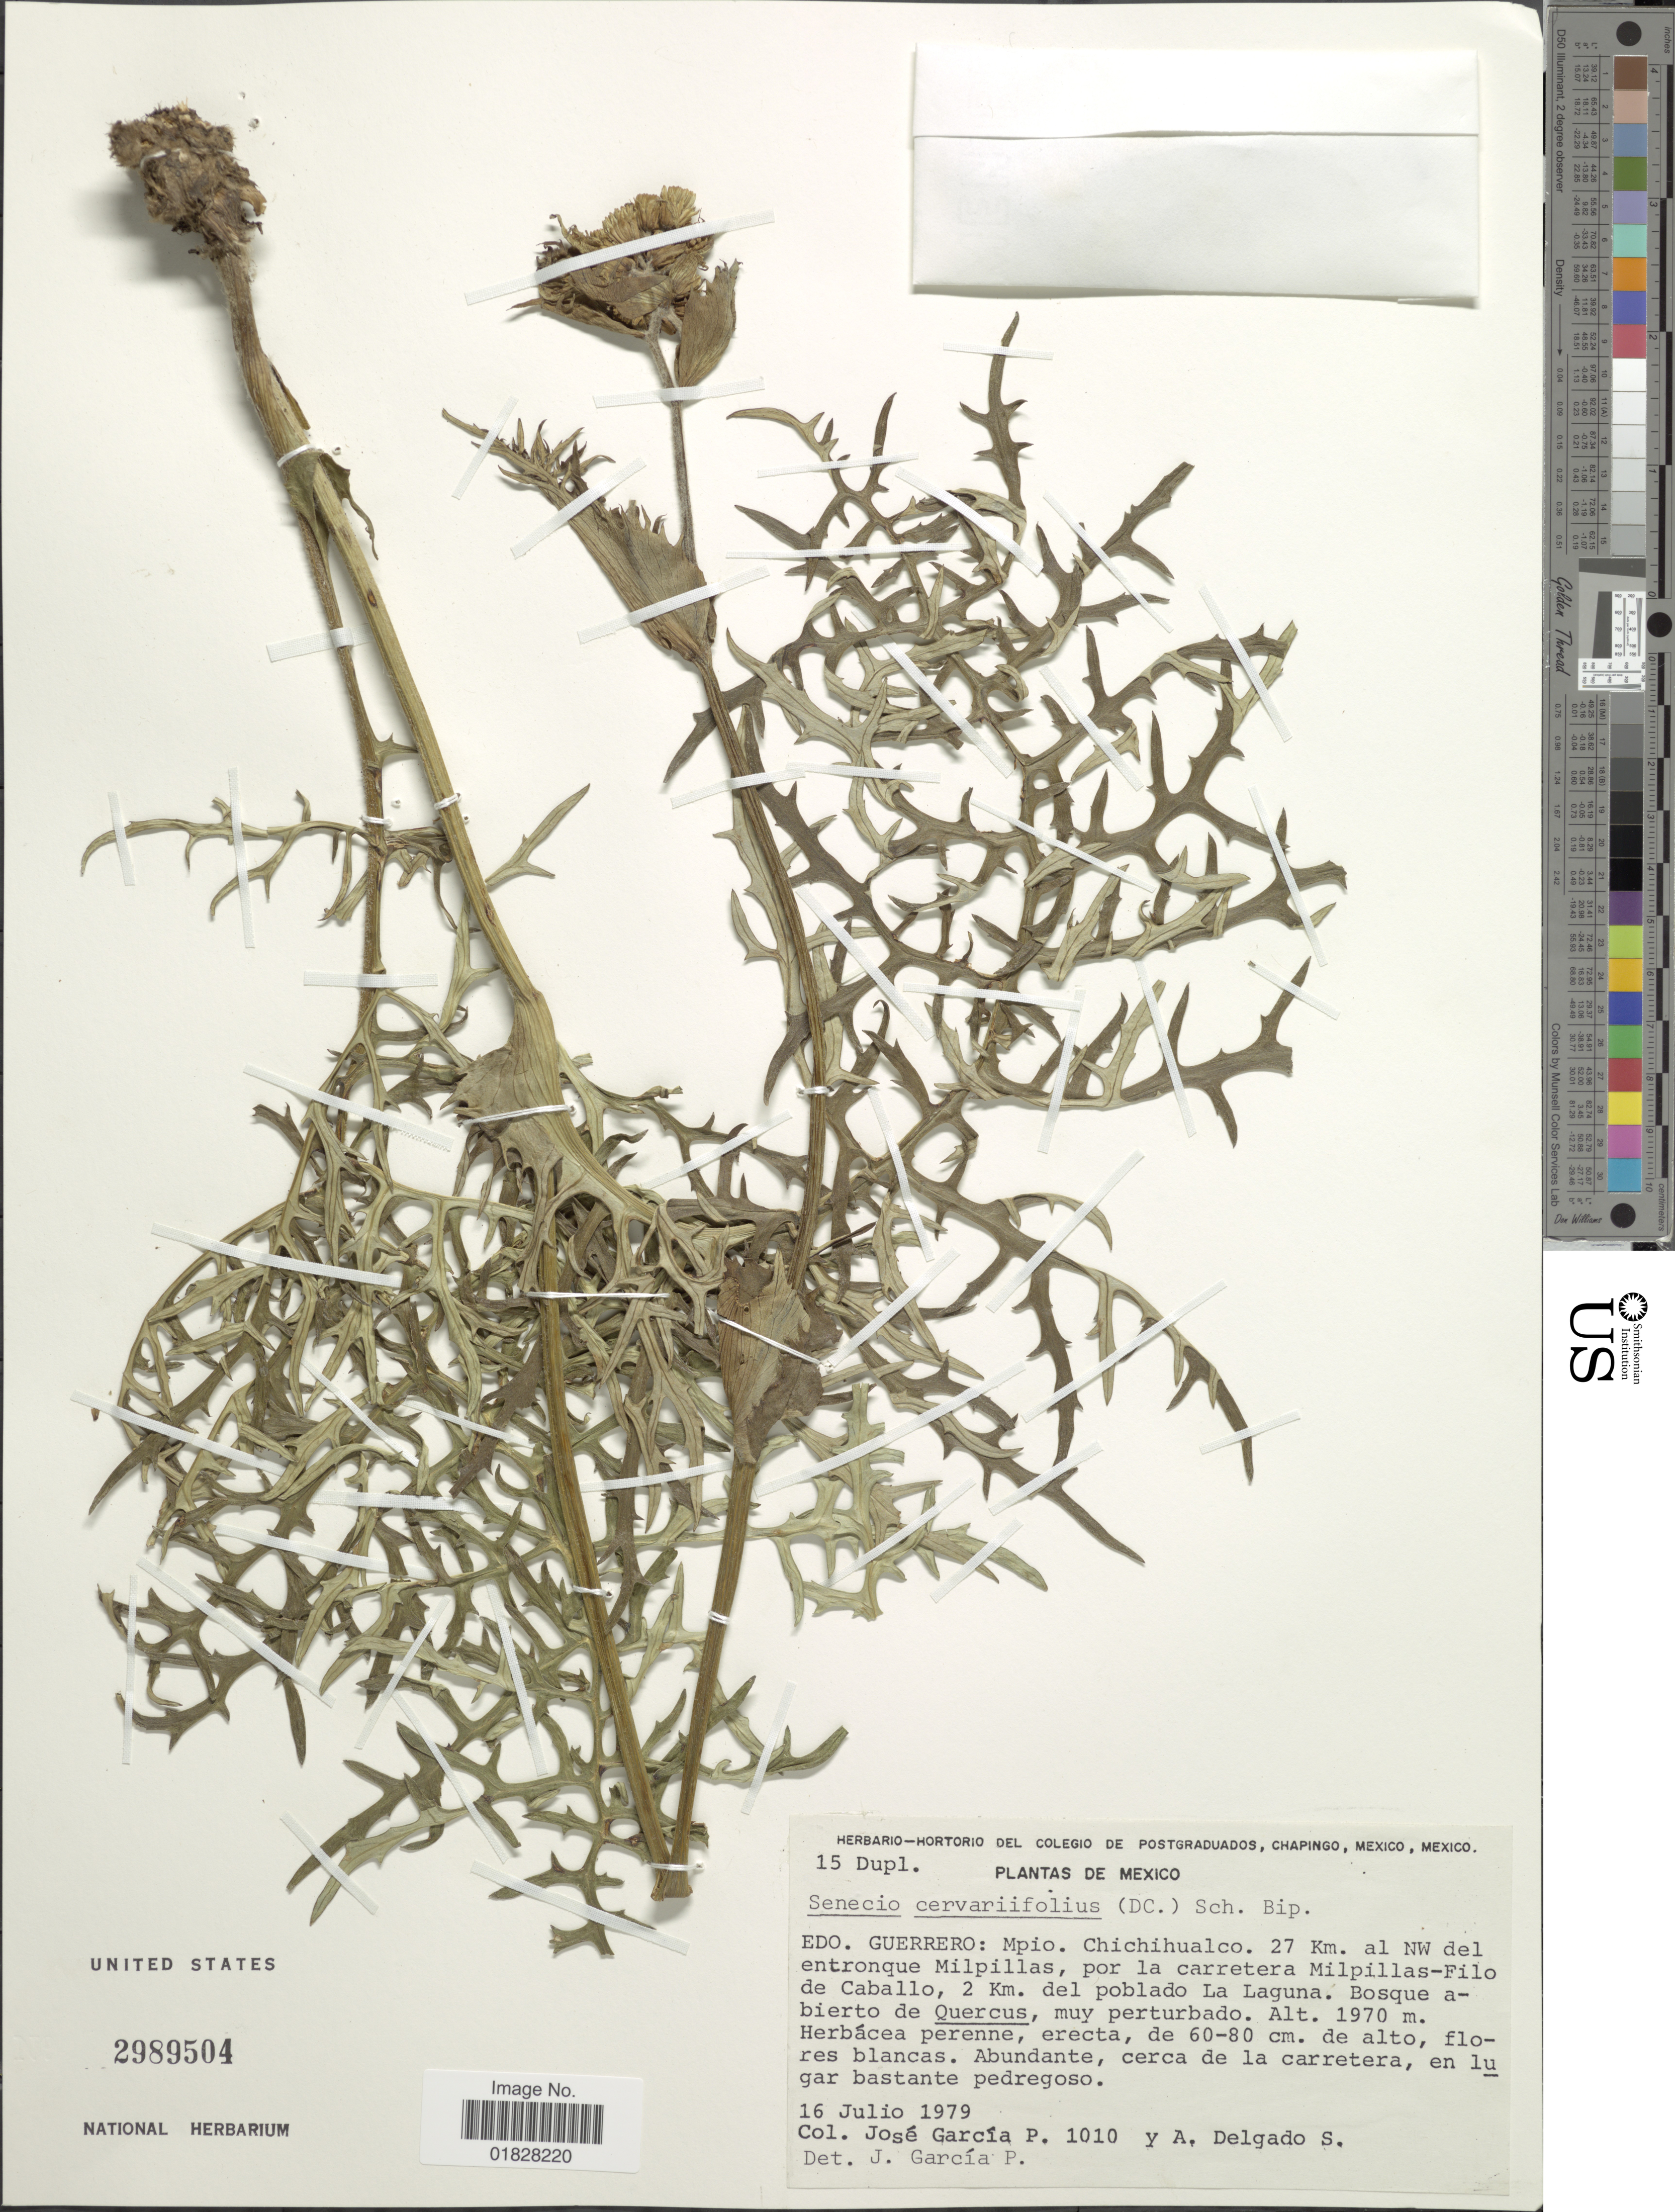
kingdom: Plantae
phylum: Tracheophyta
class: Magnoliopsida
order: Asterales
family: Asteraceae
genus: Psacalium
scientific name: Psacalium cirsiifolium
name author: (Zucc.) H. Rob. & Brettell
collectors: J. García-P. & A. Delgado S.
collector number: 1010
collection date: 1979-07-16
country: Mexico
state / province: Guerrero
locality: Edo. Guerrero: Mpio. Chichihualco. 27 Km. al NW del entronque Milpillas, por la carretera Milpillas - Filo de Caballo, 2 Km. del poblado La Laguna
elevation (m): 1970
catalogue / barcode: US 2989504